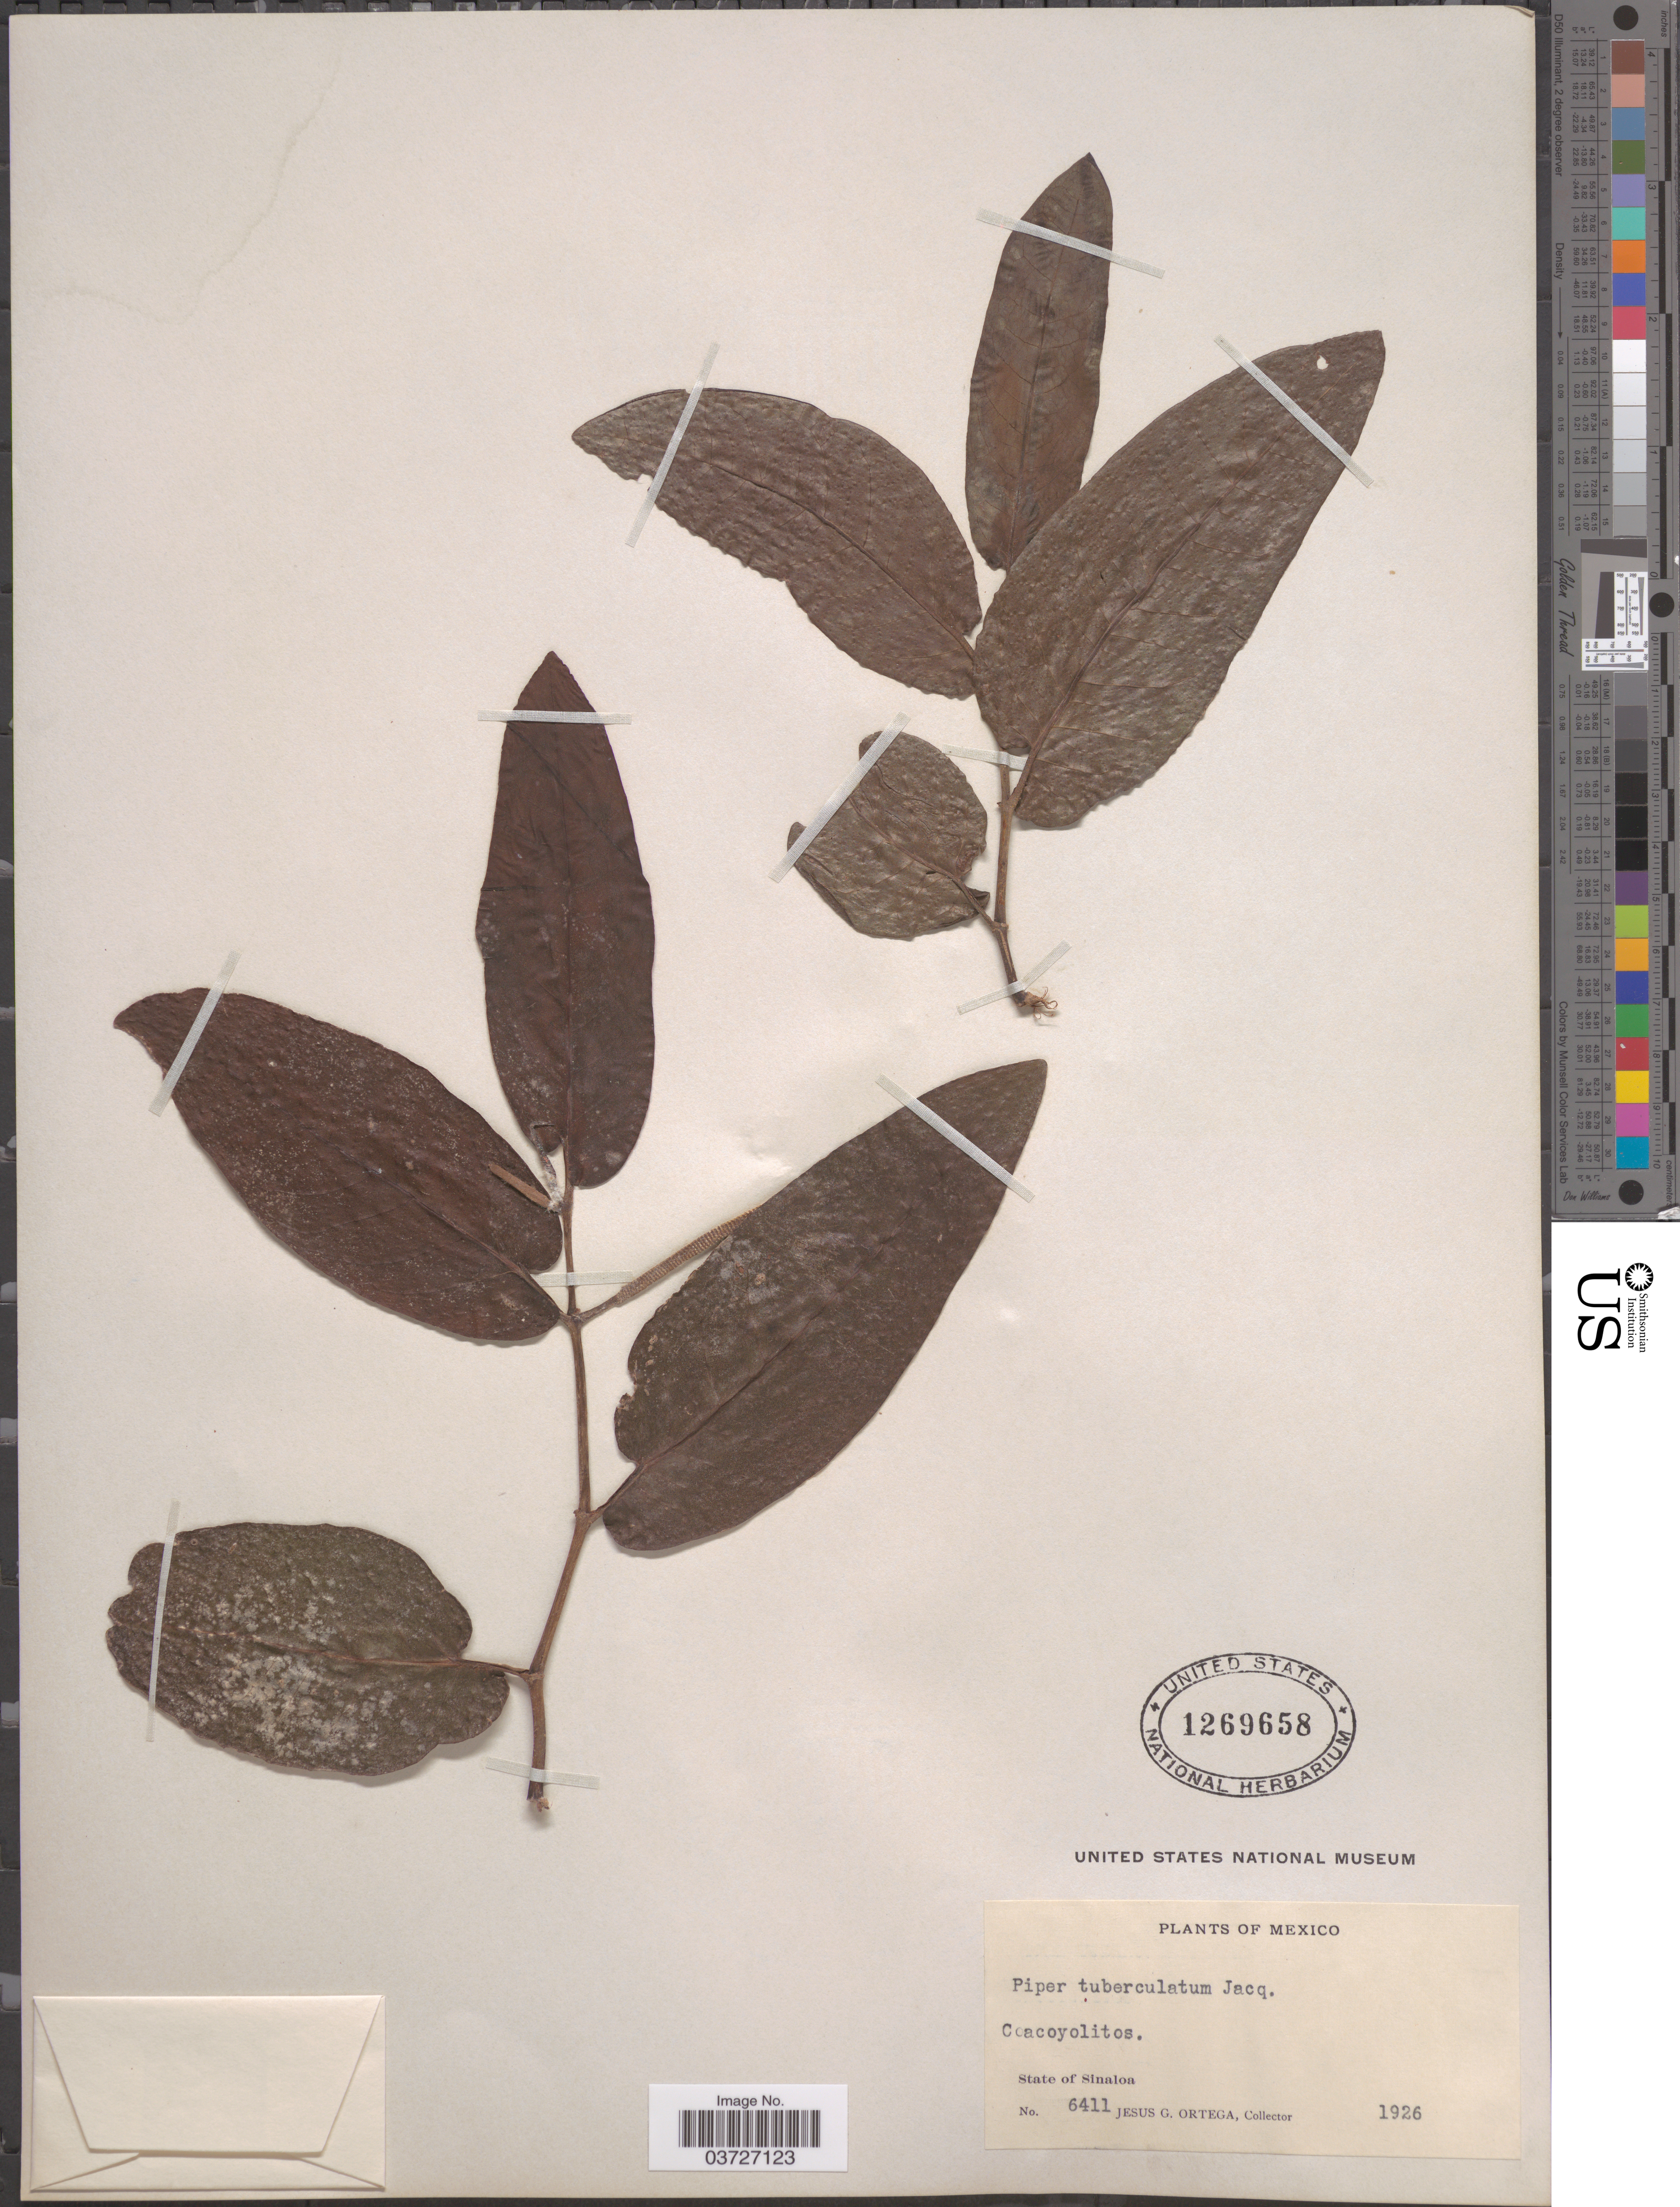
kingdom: Plantae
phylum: Tracheophyta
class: Magnoliopsida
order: Piperales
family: Piperaceae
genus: Piper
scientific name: Piper tuberculatum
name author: Jacq.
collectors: J. Ortega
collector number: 6411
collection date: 1926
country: Mexico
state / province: Sinaloa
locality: Coacoyolitos.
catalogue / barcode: US 1269658